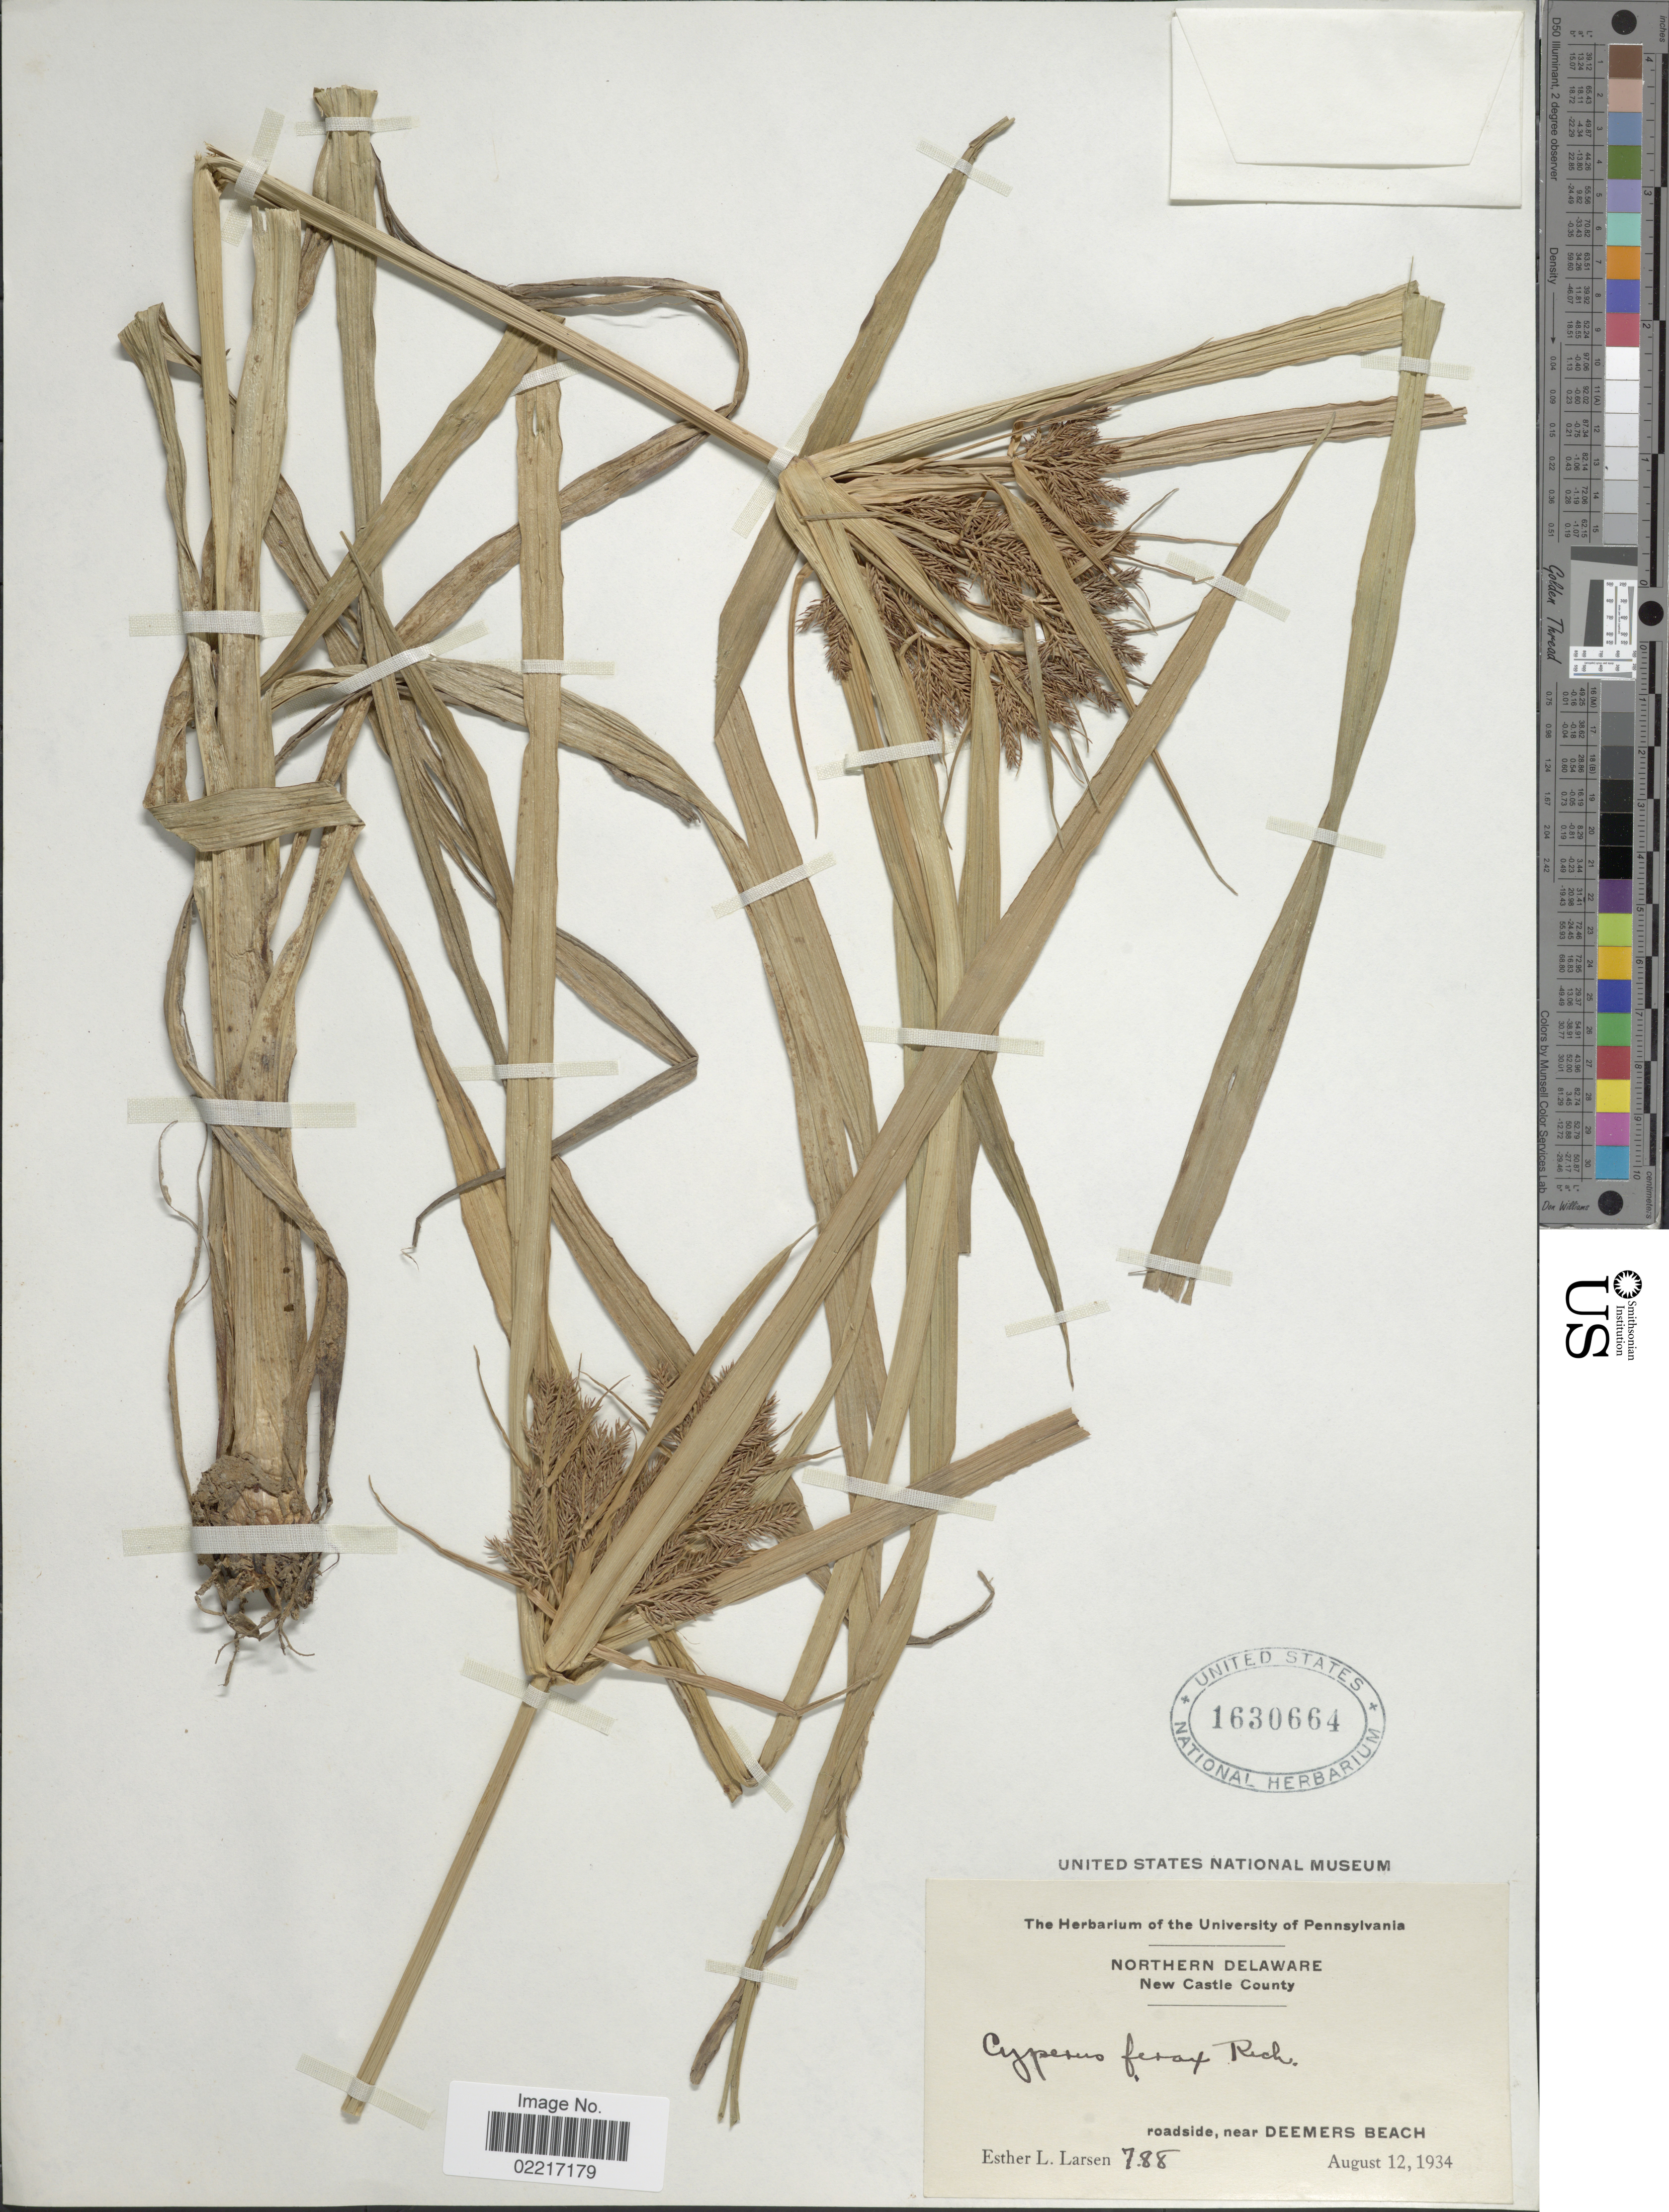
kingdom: Plantae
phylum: Tracheophyta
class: Liliopsida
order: Poales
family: Cyperaceae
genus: Cyperus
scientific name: Cyperus odoratus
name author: L.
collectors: E. L. Larsen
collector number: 788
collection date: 1934-08-12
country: United States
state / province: Delaware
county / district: New Castle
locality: Northern Delaware, New Castle County, roadside, near Deemers Beach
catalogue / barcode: US 1630664